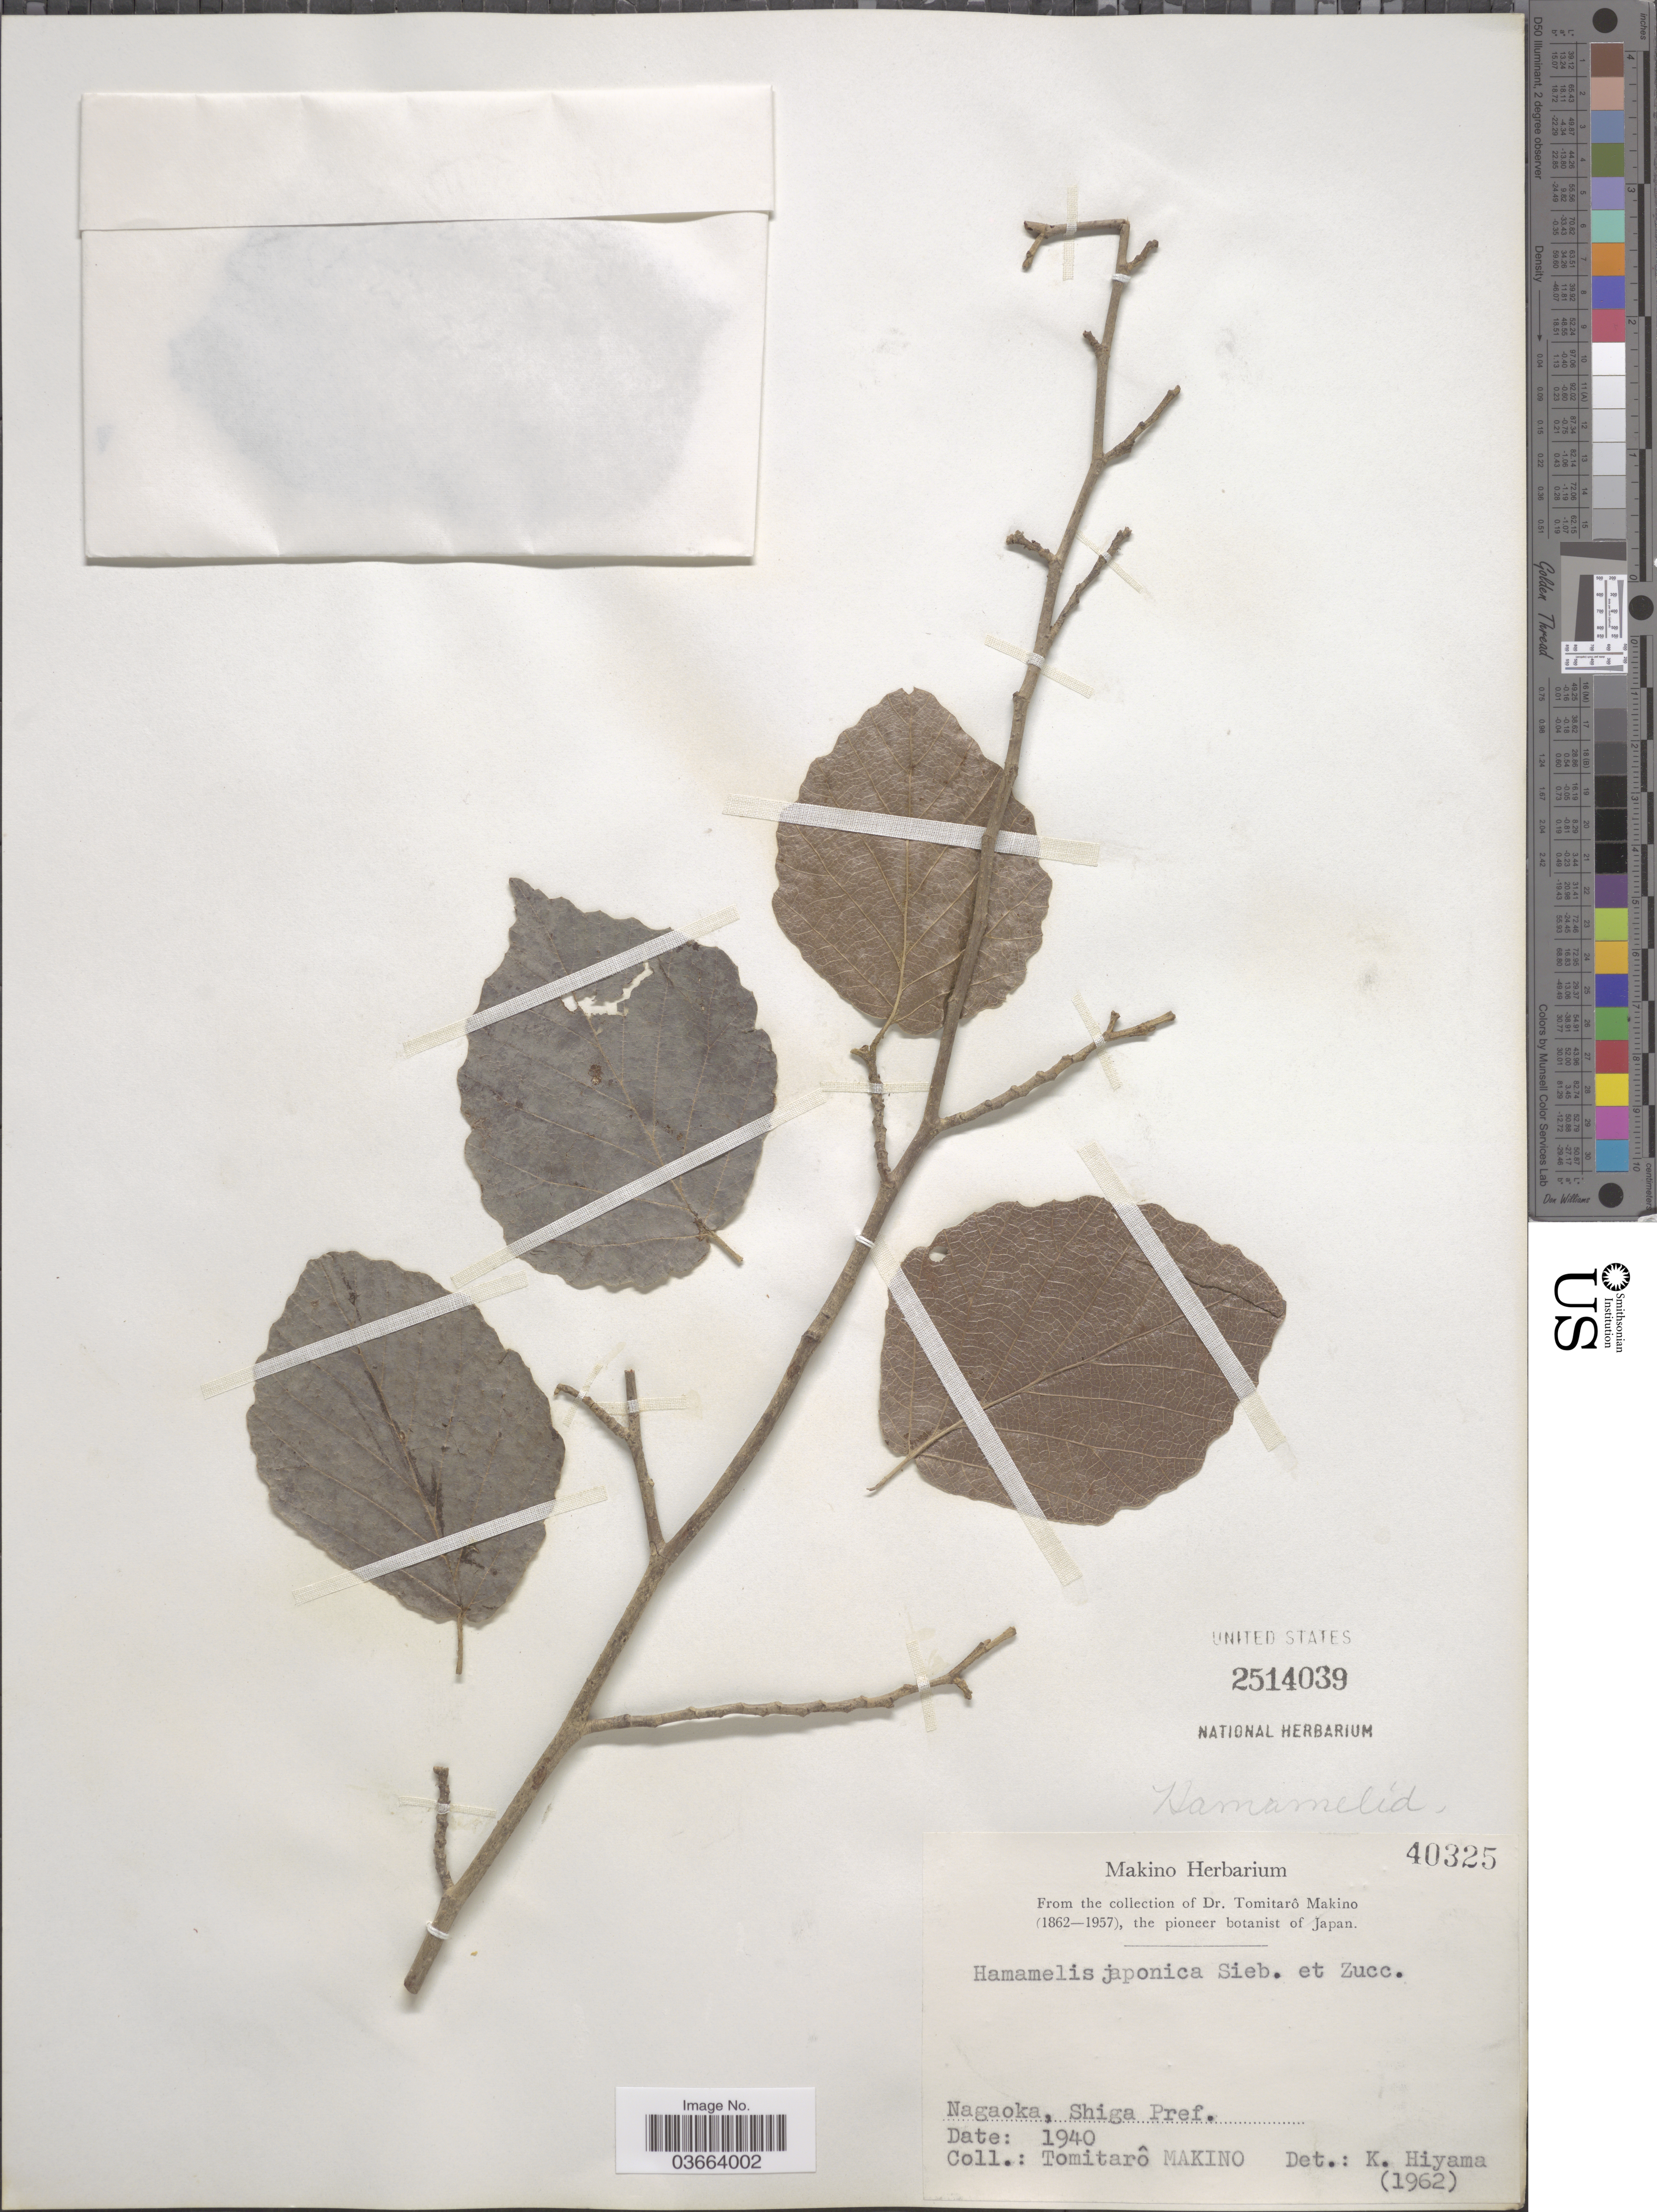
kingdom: Plantae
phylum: Tracheophyta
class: Magnoliopsida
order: Saxifragales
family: Hamamelidaceae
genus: Hamamelis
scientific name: Hamamelis japonica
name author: Siebold & Zucc.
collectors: T. Makino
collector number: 40325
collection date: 1940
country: Japan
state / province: Siga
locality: Nagaoka, Shiga Pref.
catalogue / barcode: US 2514039